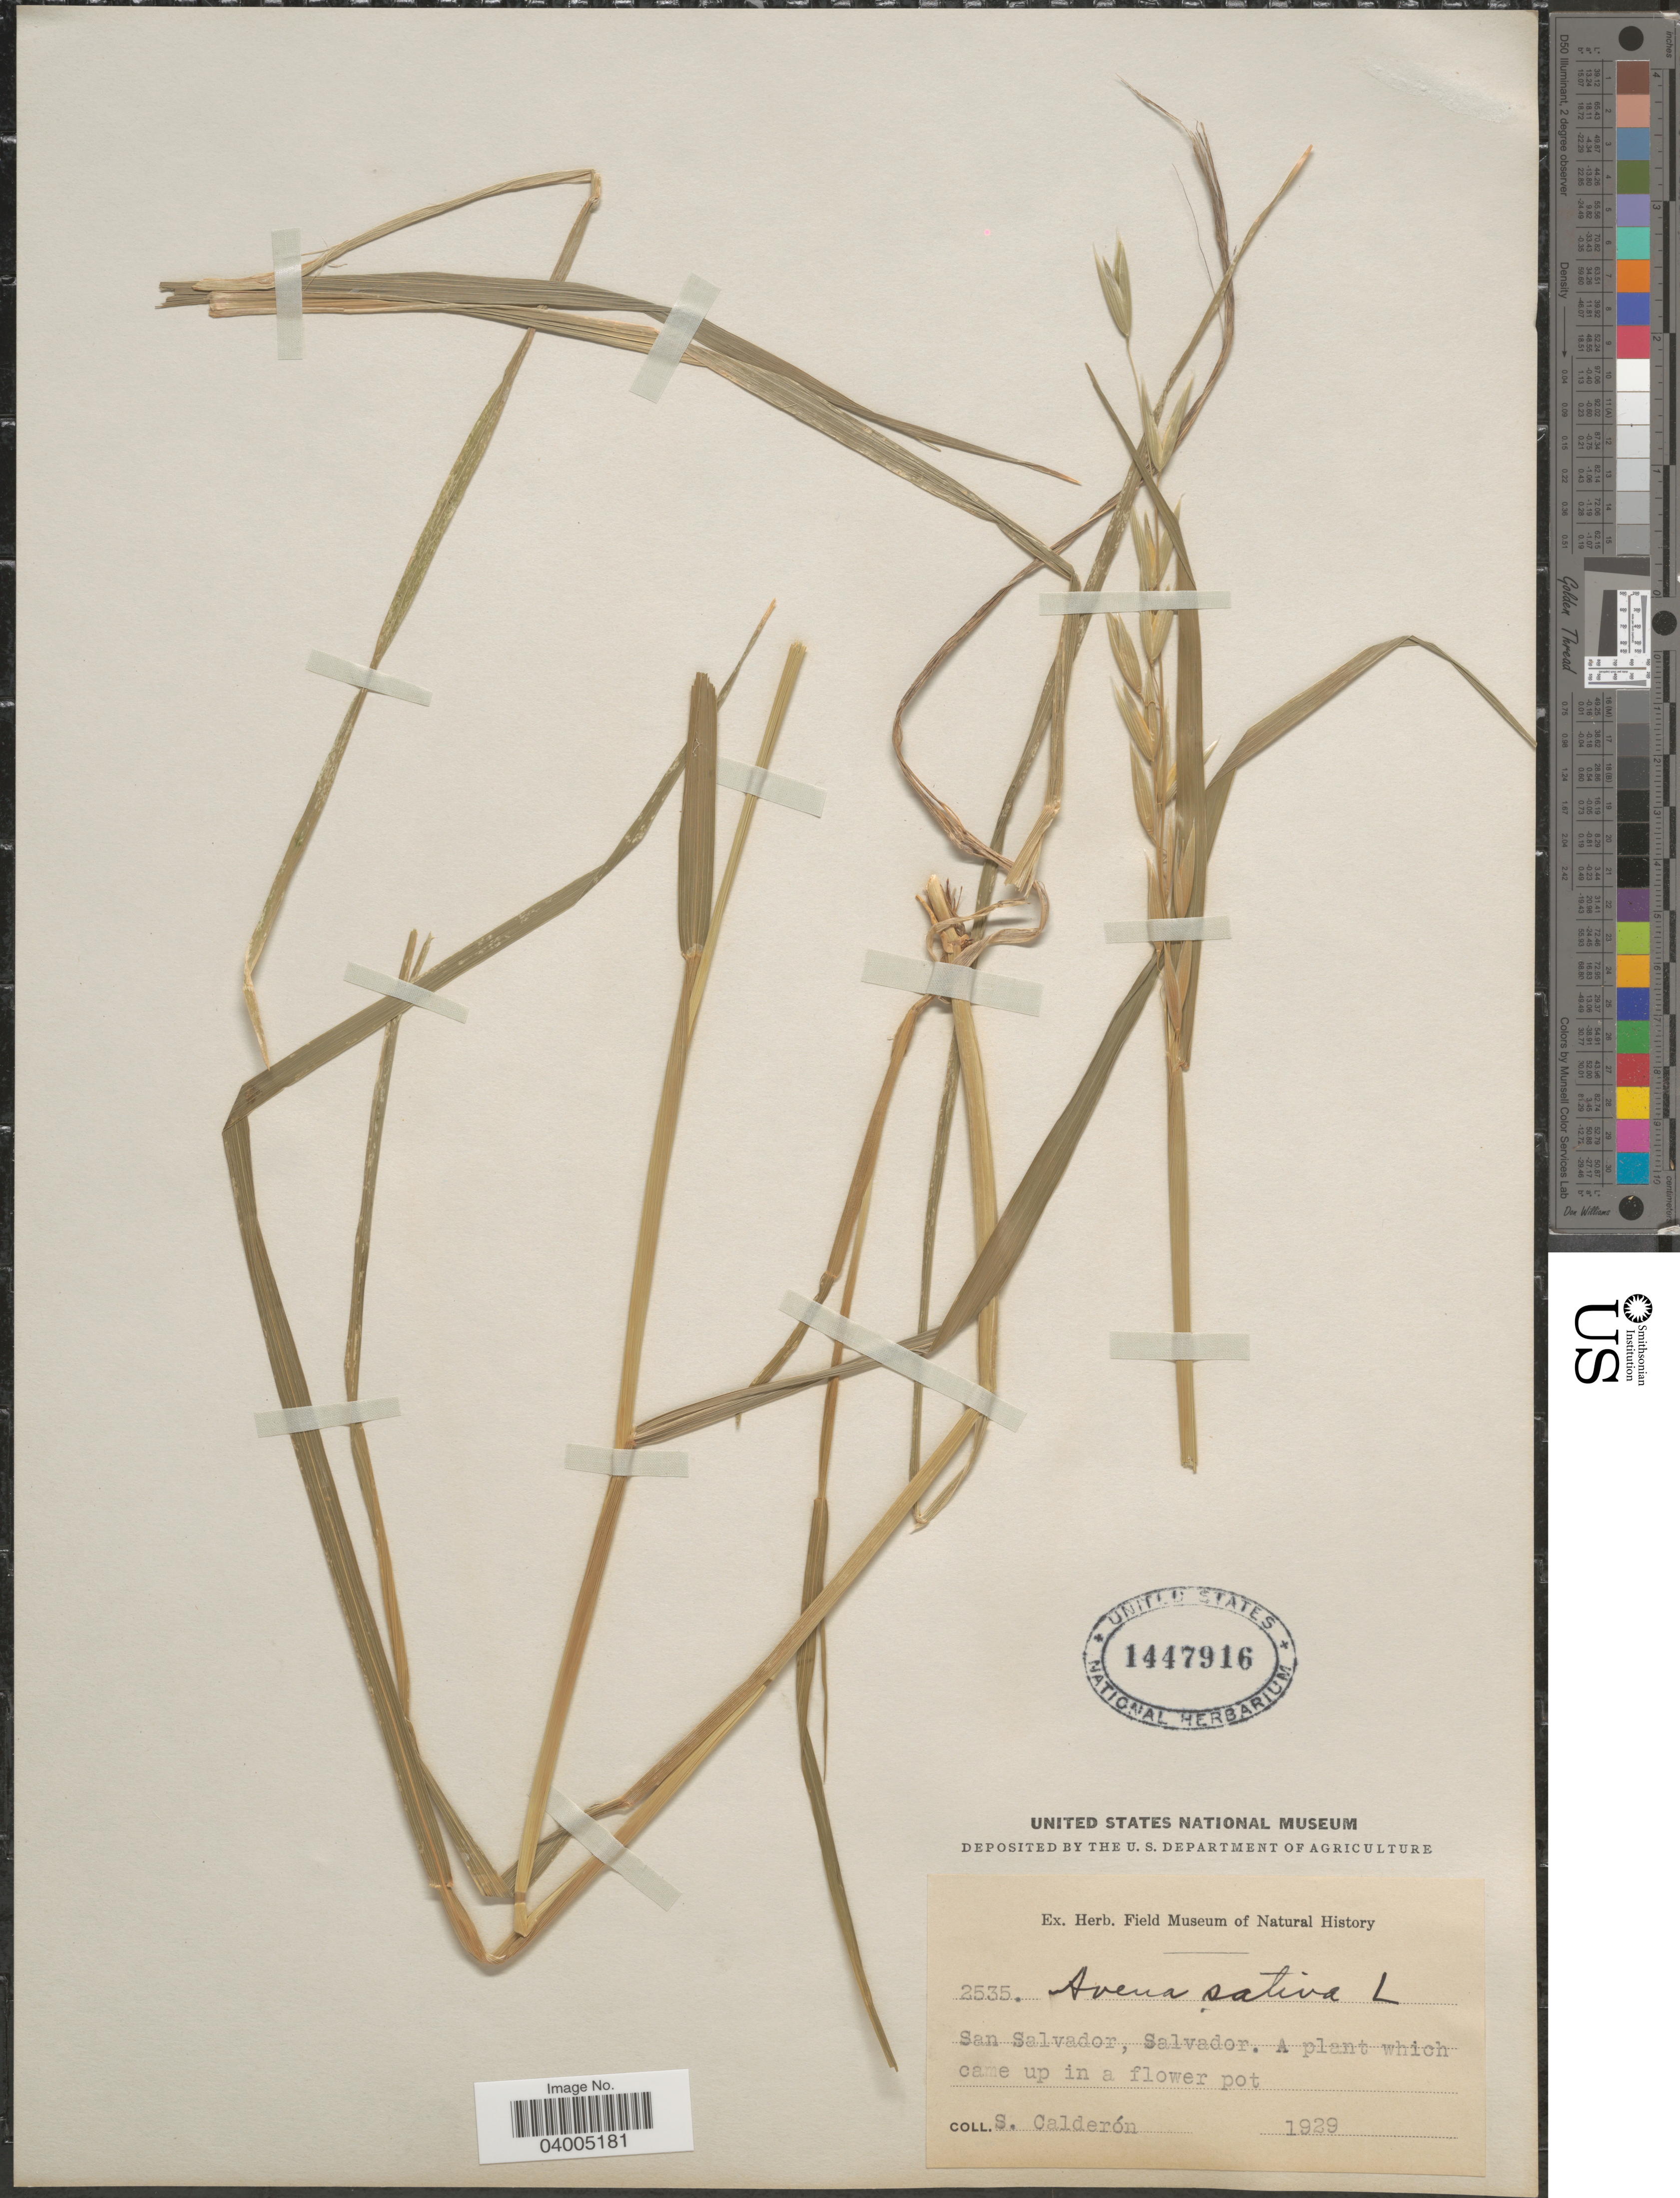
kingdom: Plantae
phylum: Tracheophyta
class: Liliopsida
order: Poales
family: Poaceae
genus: Avena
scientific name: Avena sativa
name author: L.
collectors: S. Calderón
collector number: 2535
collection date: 1929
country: El Salvador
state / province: San Salvador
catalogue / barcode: US 1447916